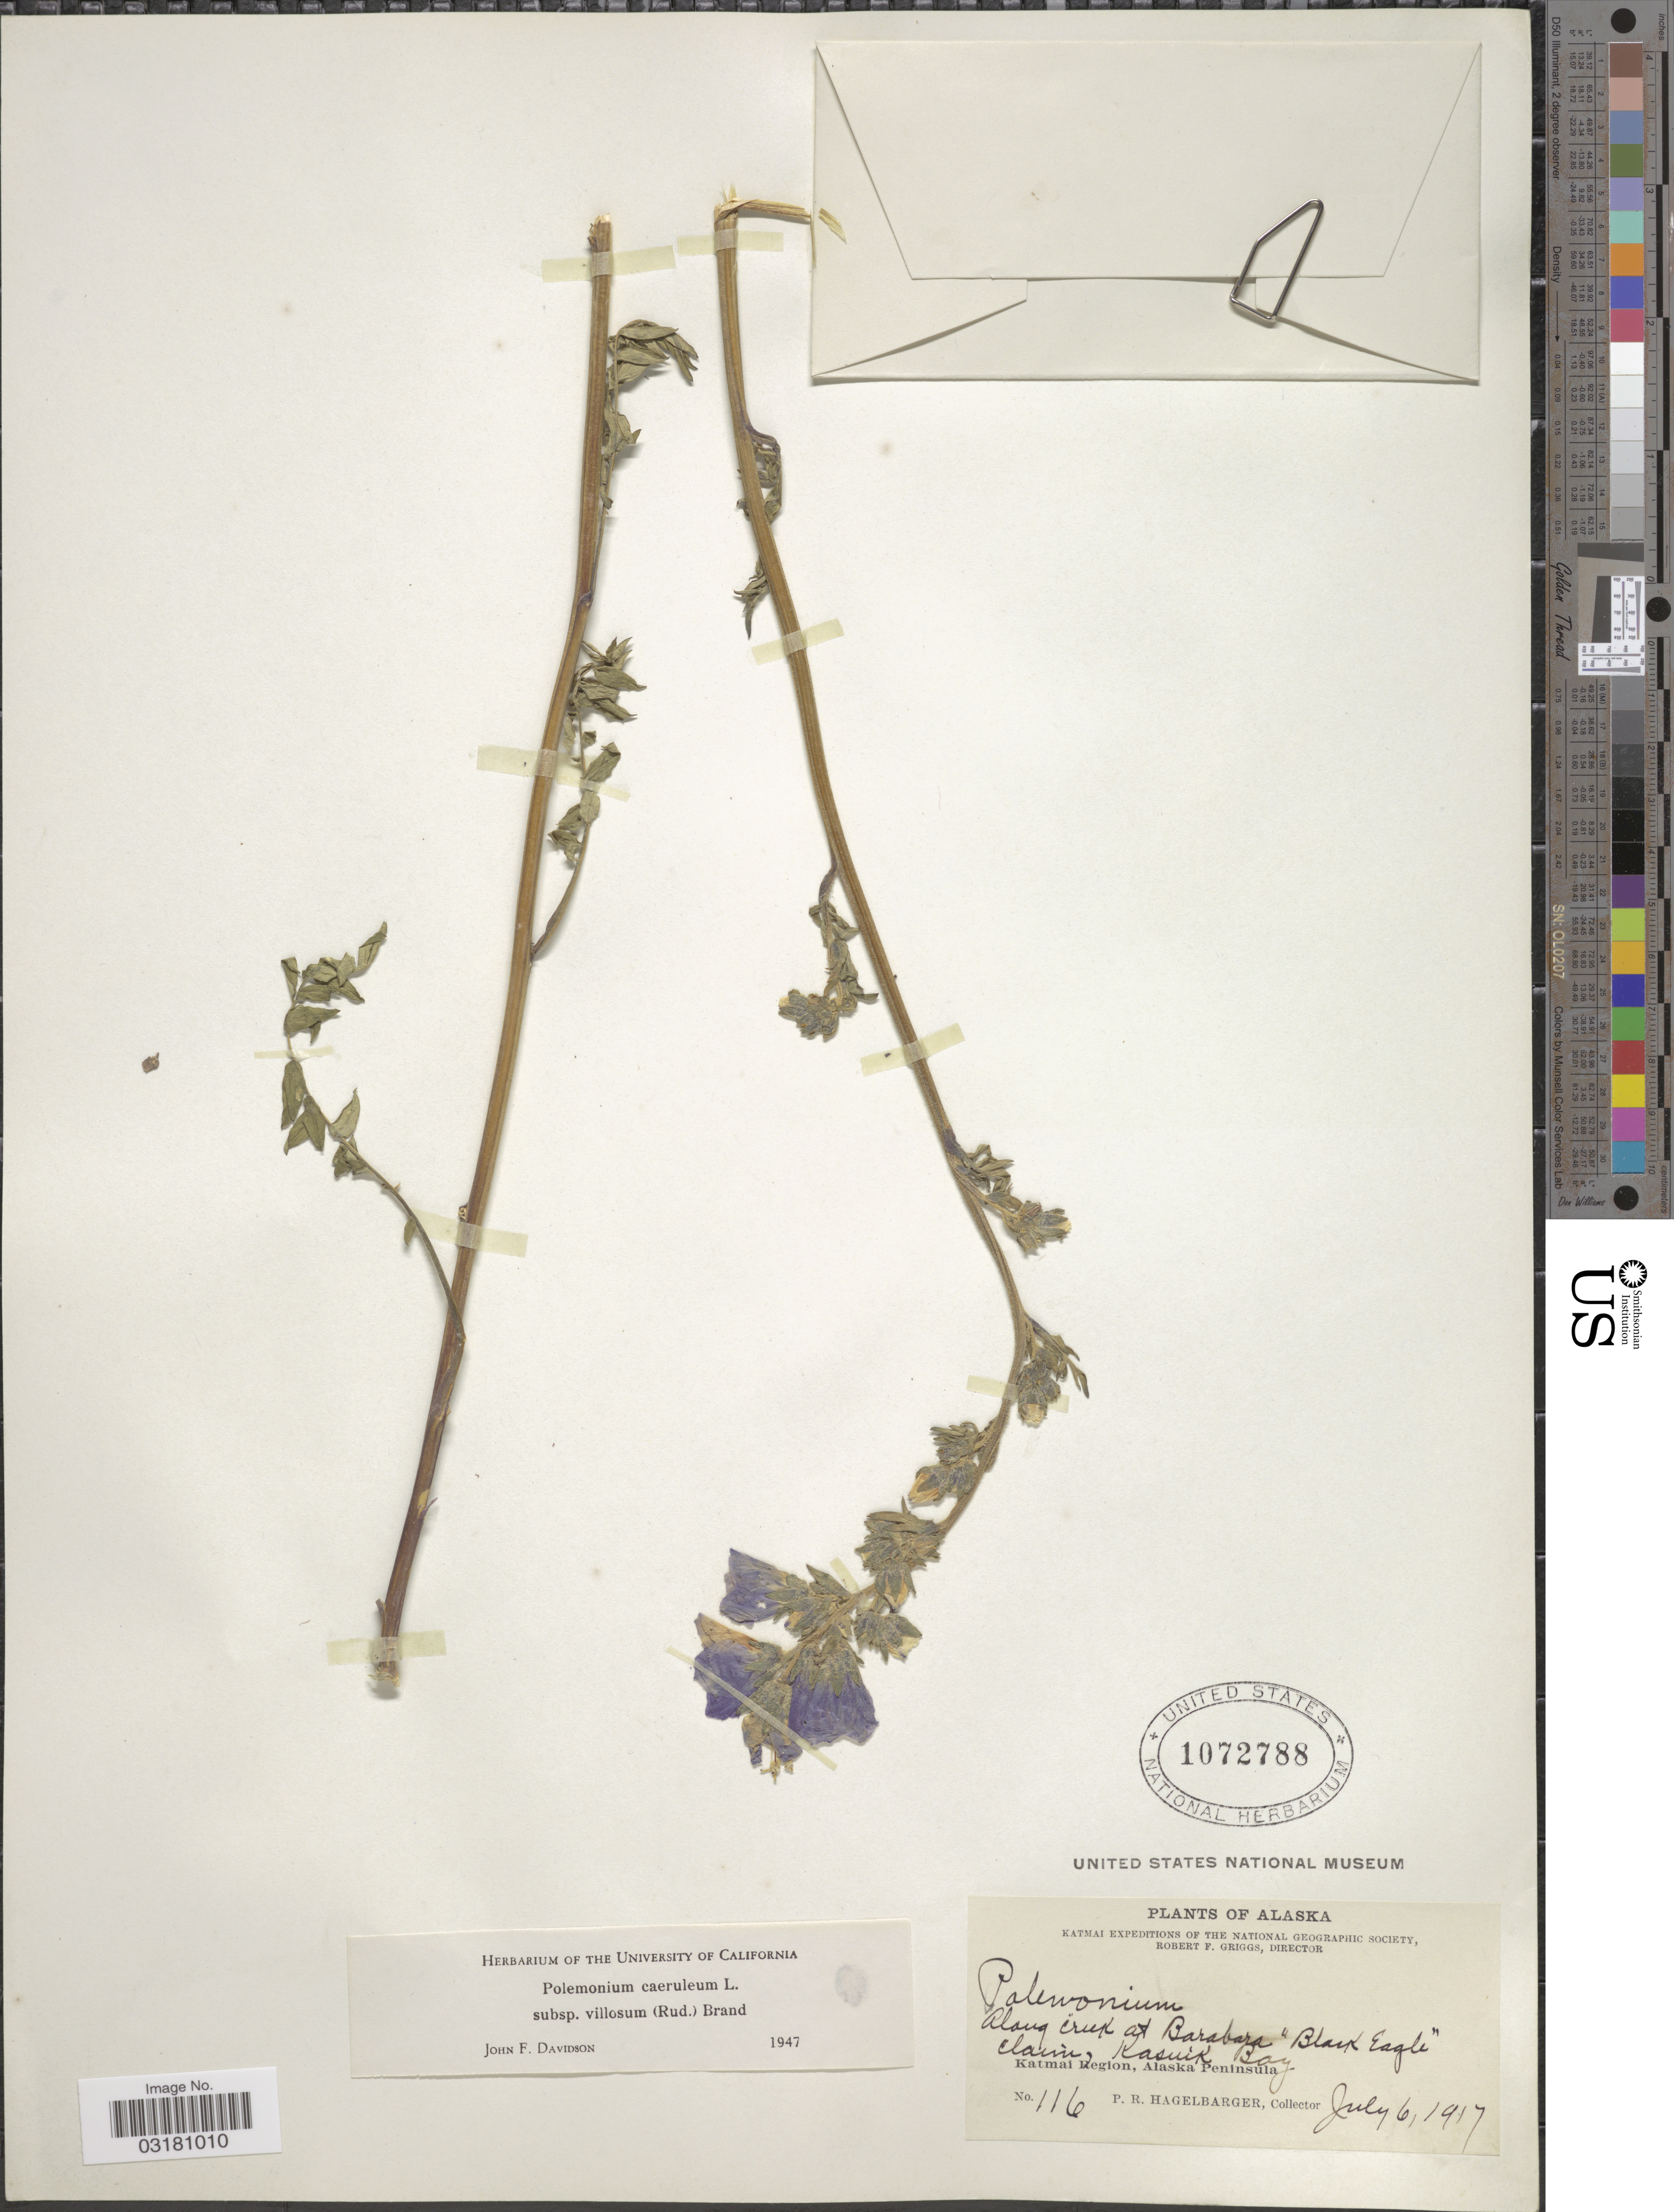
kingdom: Plantae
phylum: Tracheophyta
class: Magnoliopsida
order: Ericales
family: Polemoniaceae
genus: Polemonium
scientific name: Polemonium caeruleum subsp. villosum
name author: (Rudolph ex Georgi) Brand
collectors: P. Hagelbarger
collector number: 116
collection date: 1917-07-06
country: United States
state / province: Alaska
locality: Along creek at Barabara "Black Eagle" claim, Kasuik Bay. Katmai Region, Alaska Peninsula.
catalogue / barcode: US 1072788